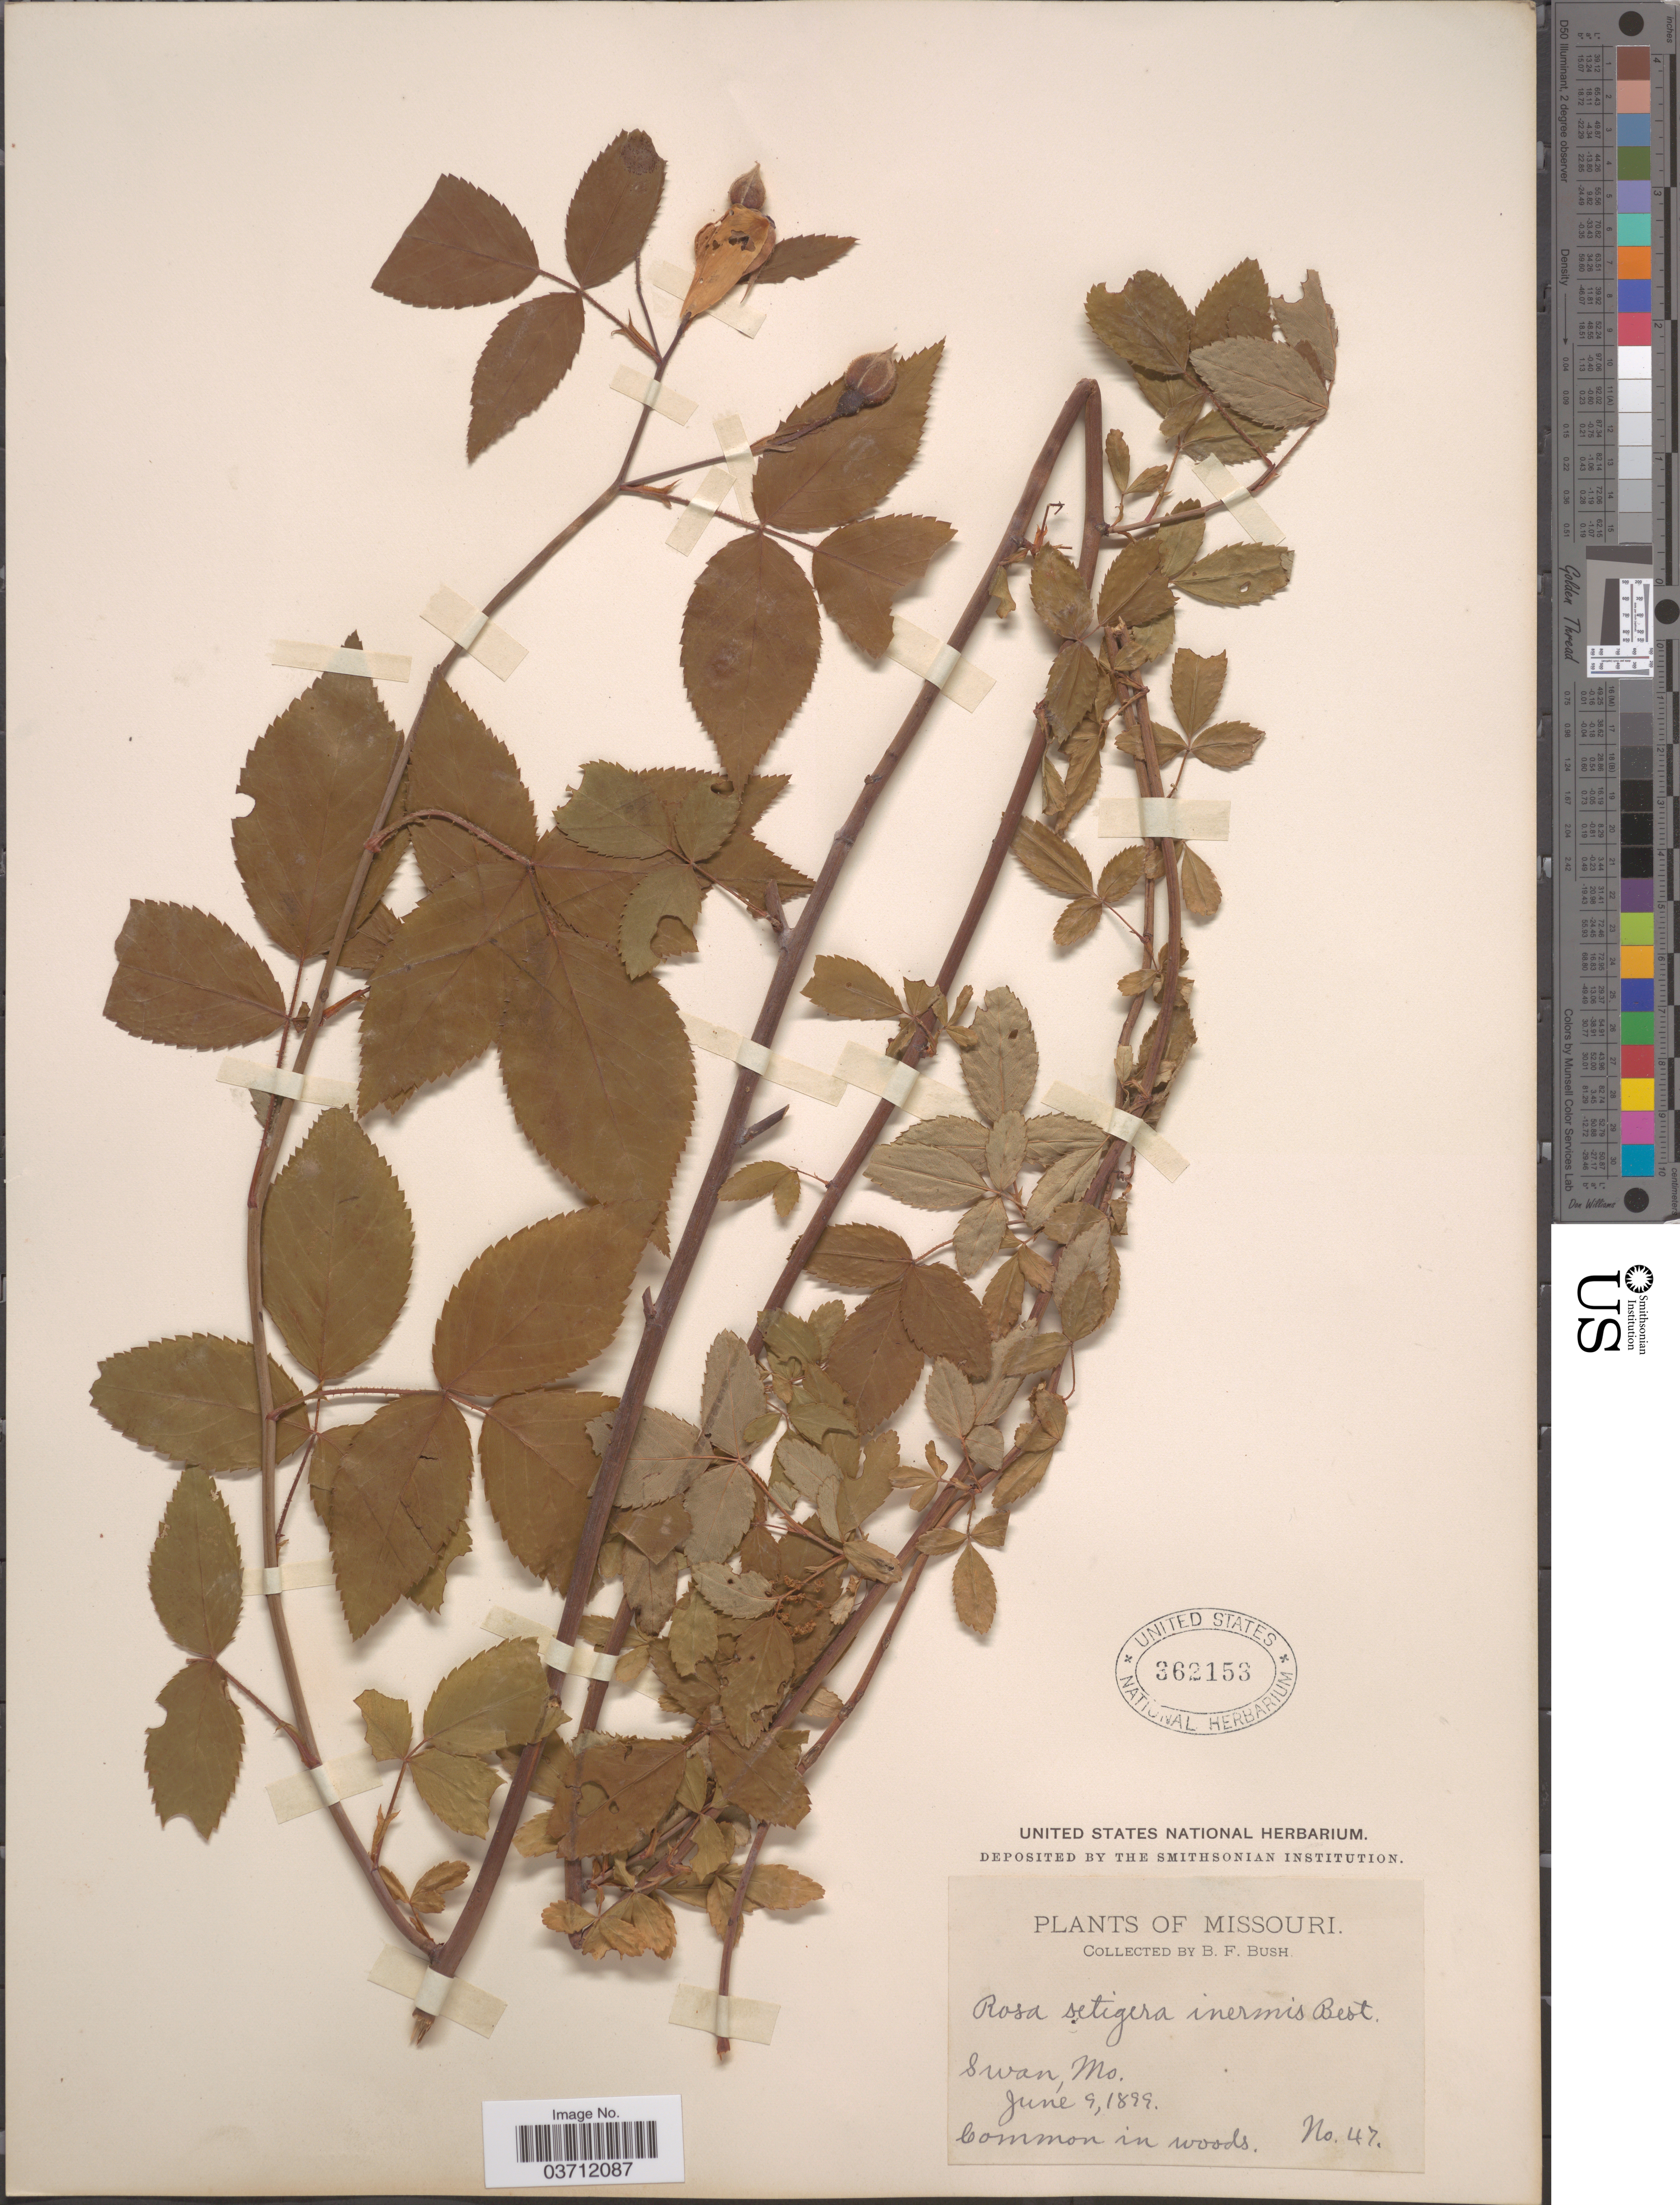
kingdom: Plantae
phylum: Tracheophyta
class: Magnoliopsida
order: Rosales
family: Rosaceae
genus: Rosa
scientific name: Rosa setigera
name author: Michx.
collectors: B. F. Bush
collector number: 47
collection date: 1899-06-09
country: United States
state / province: Missouri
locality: Swan.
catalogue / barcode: US 362153